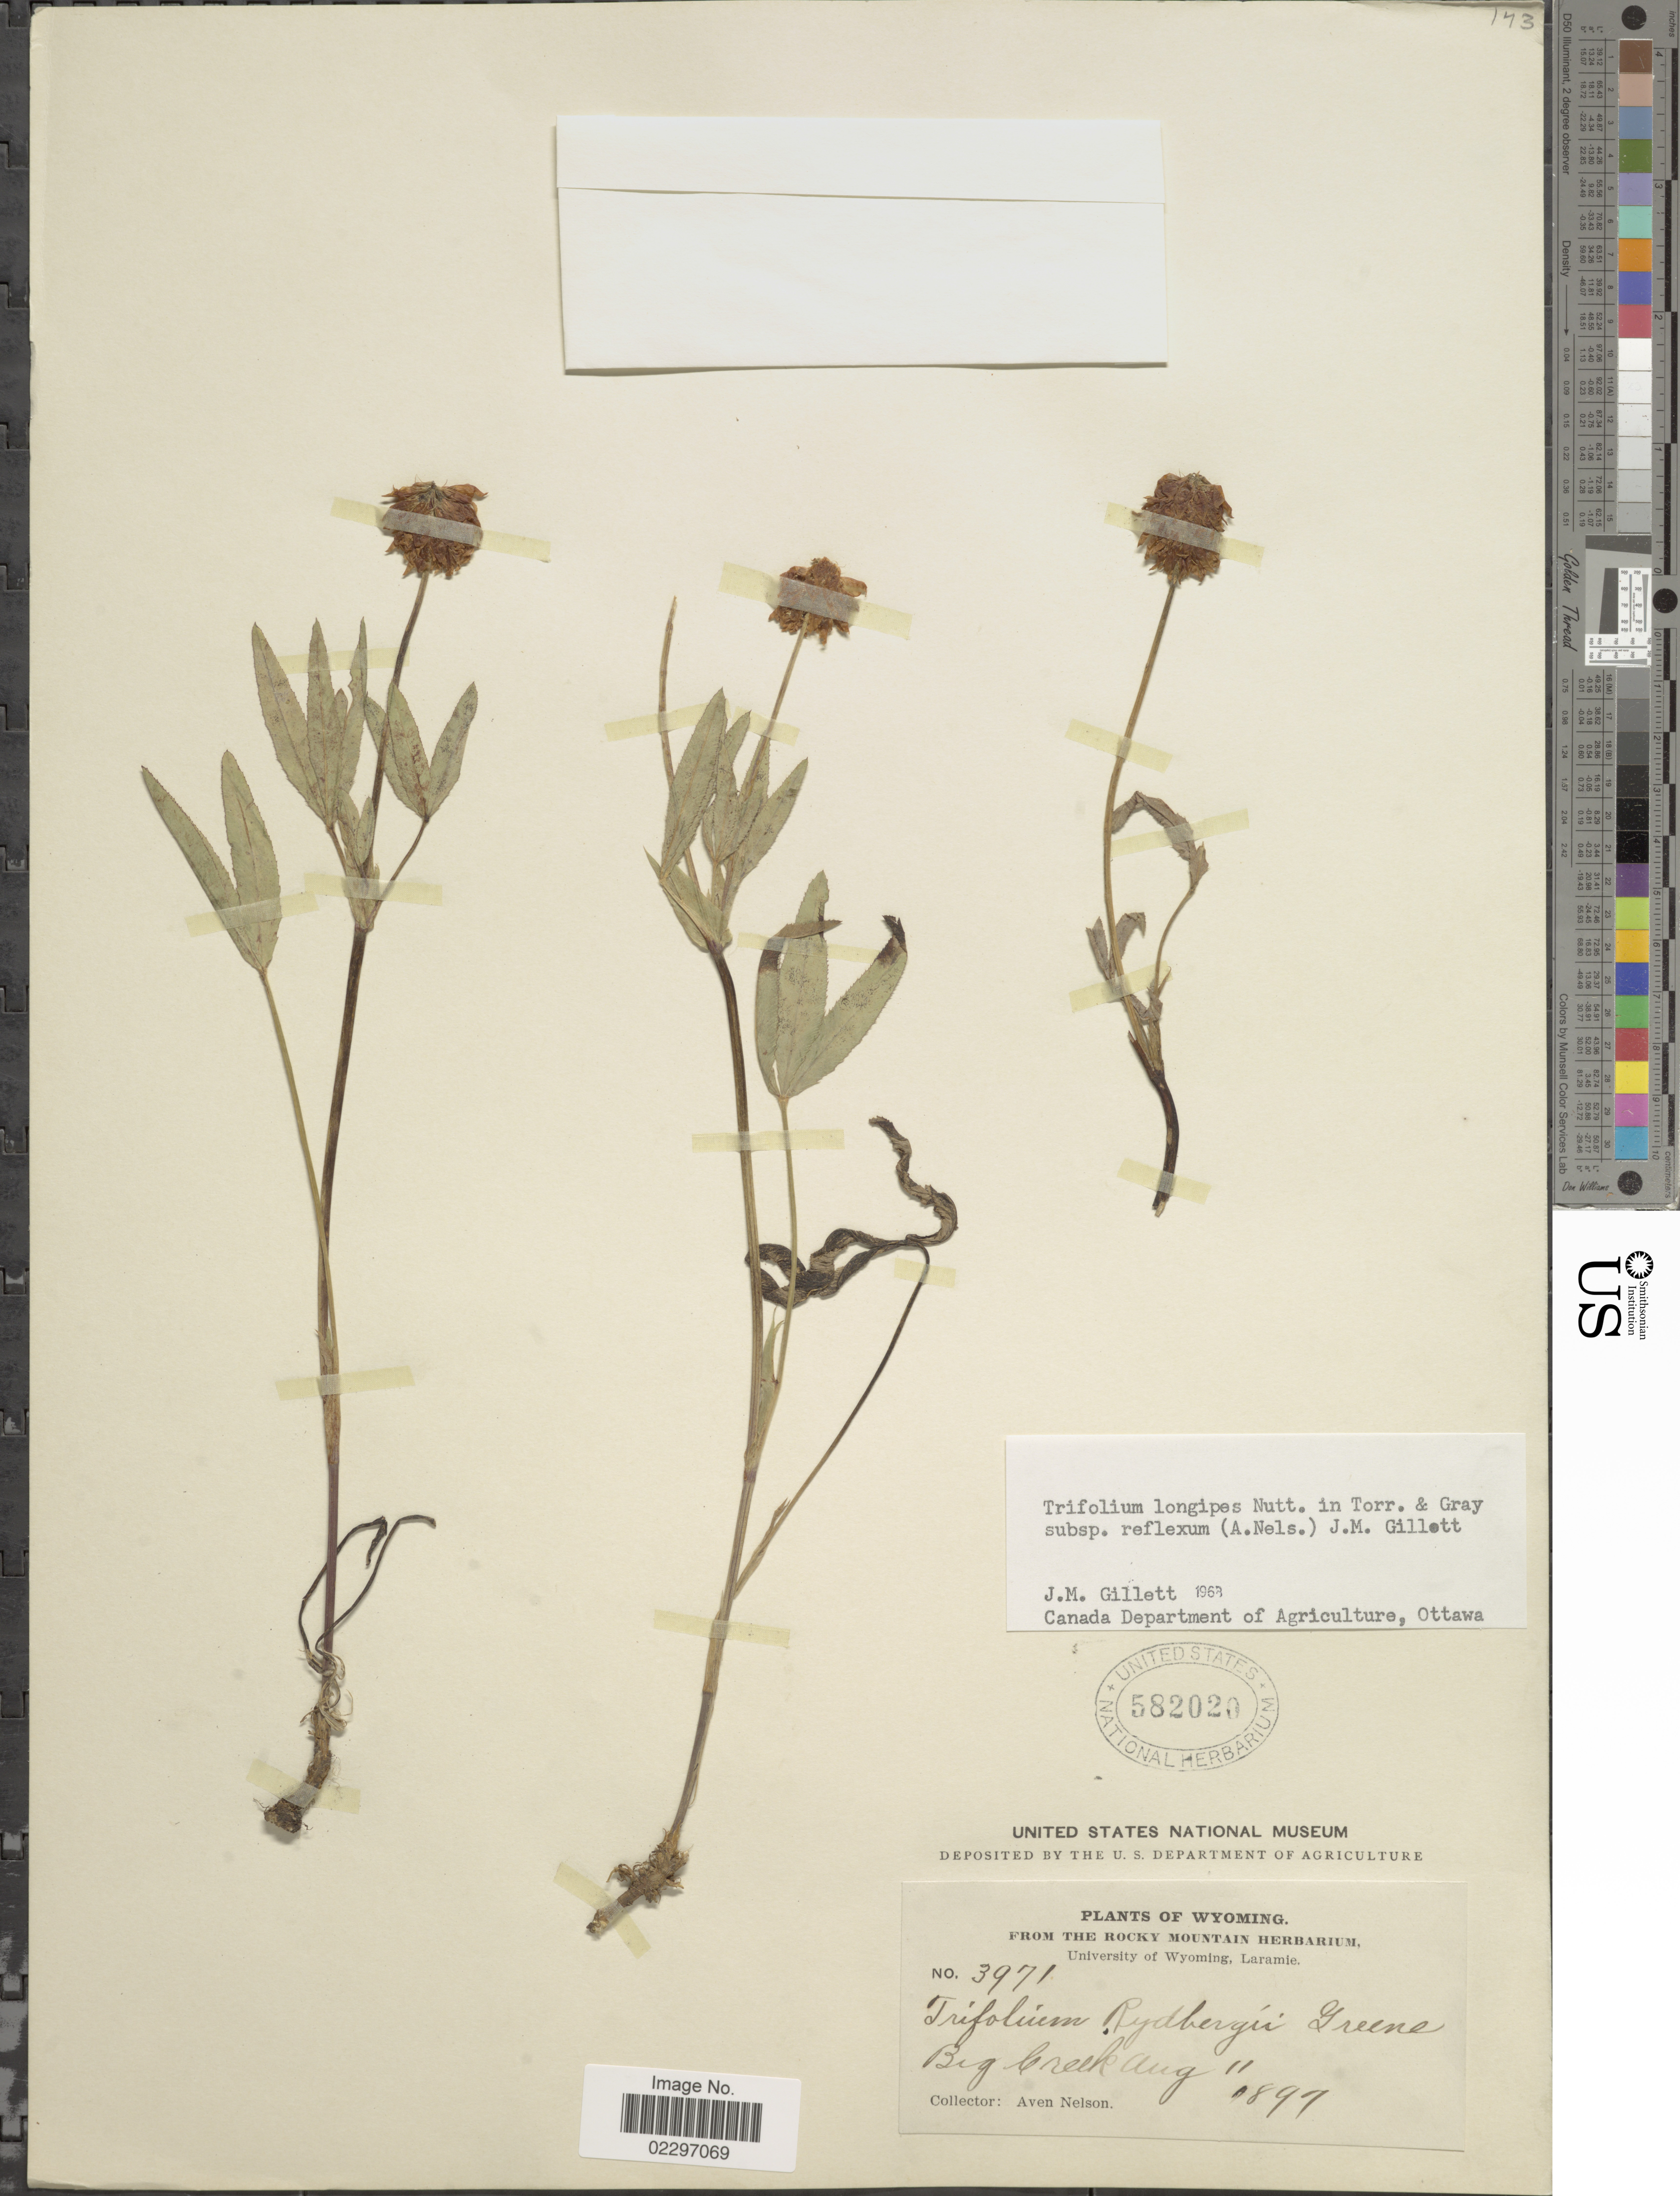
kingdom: Plantae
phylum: Tracheophyta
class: Magnoliopsida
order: Fabales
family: Fabaceae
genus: Trifolium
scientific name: Trifolium longipes subsp. reflexum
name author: (A. Nelson) J.M. Gillet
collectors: A. Nelson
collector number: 3971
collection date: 1897-08-11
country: United States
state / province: Wyoming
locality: Big Creek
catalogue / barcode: US 582020